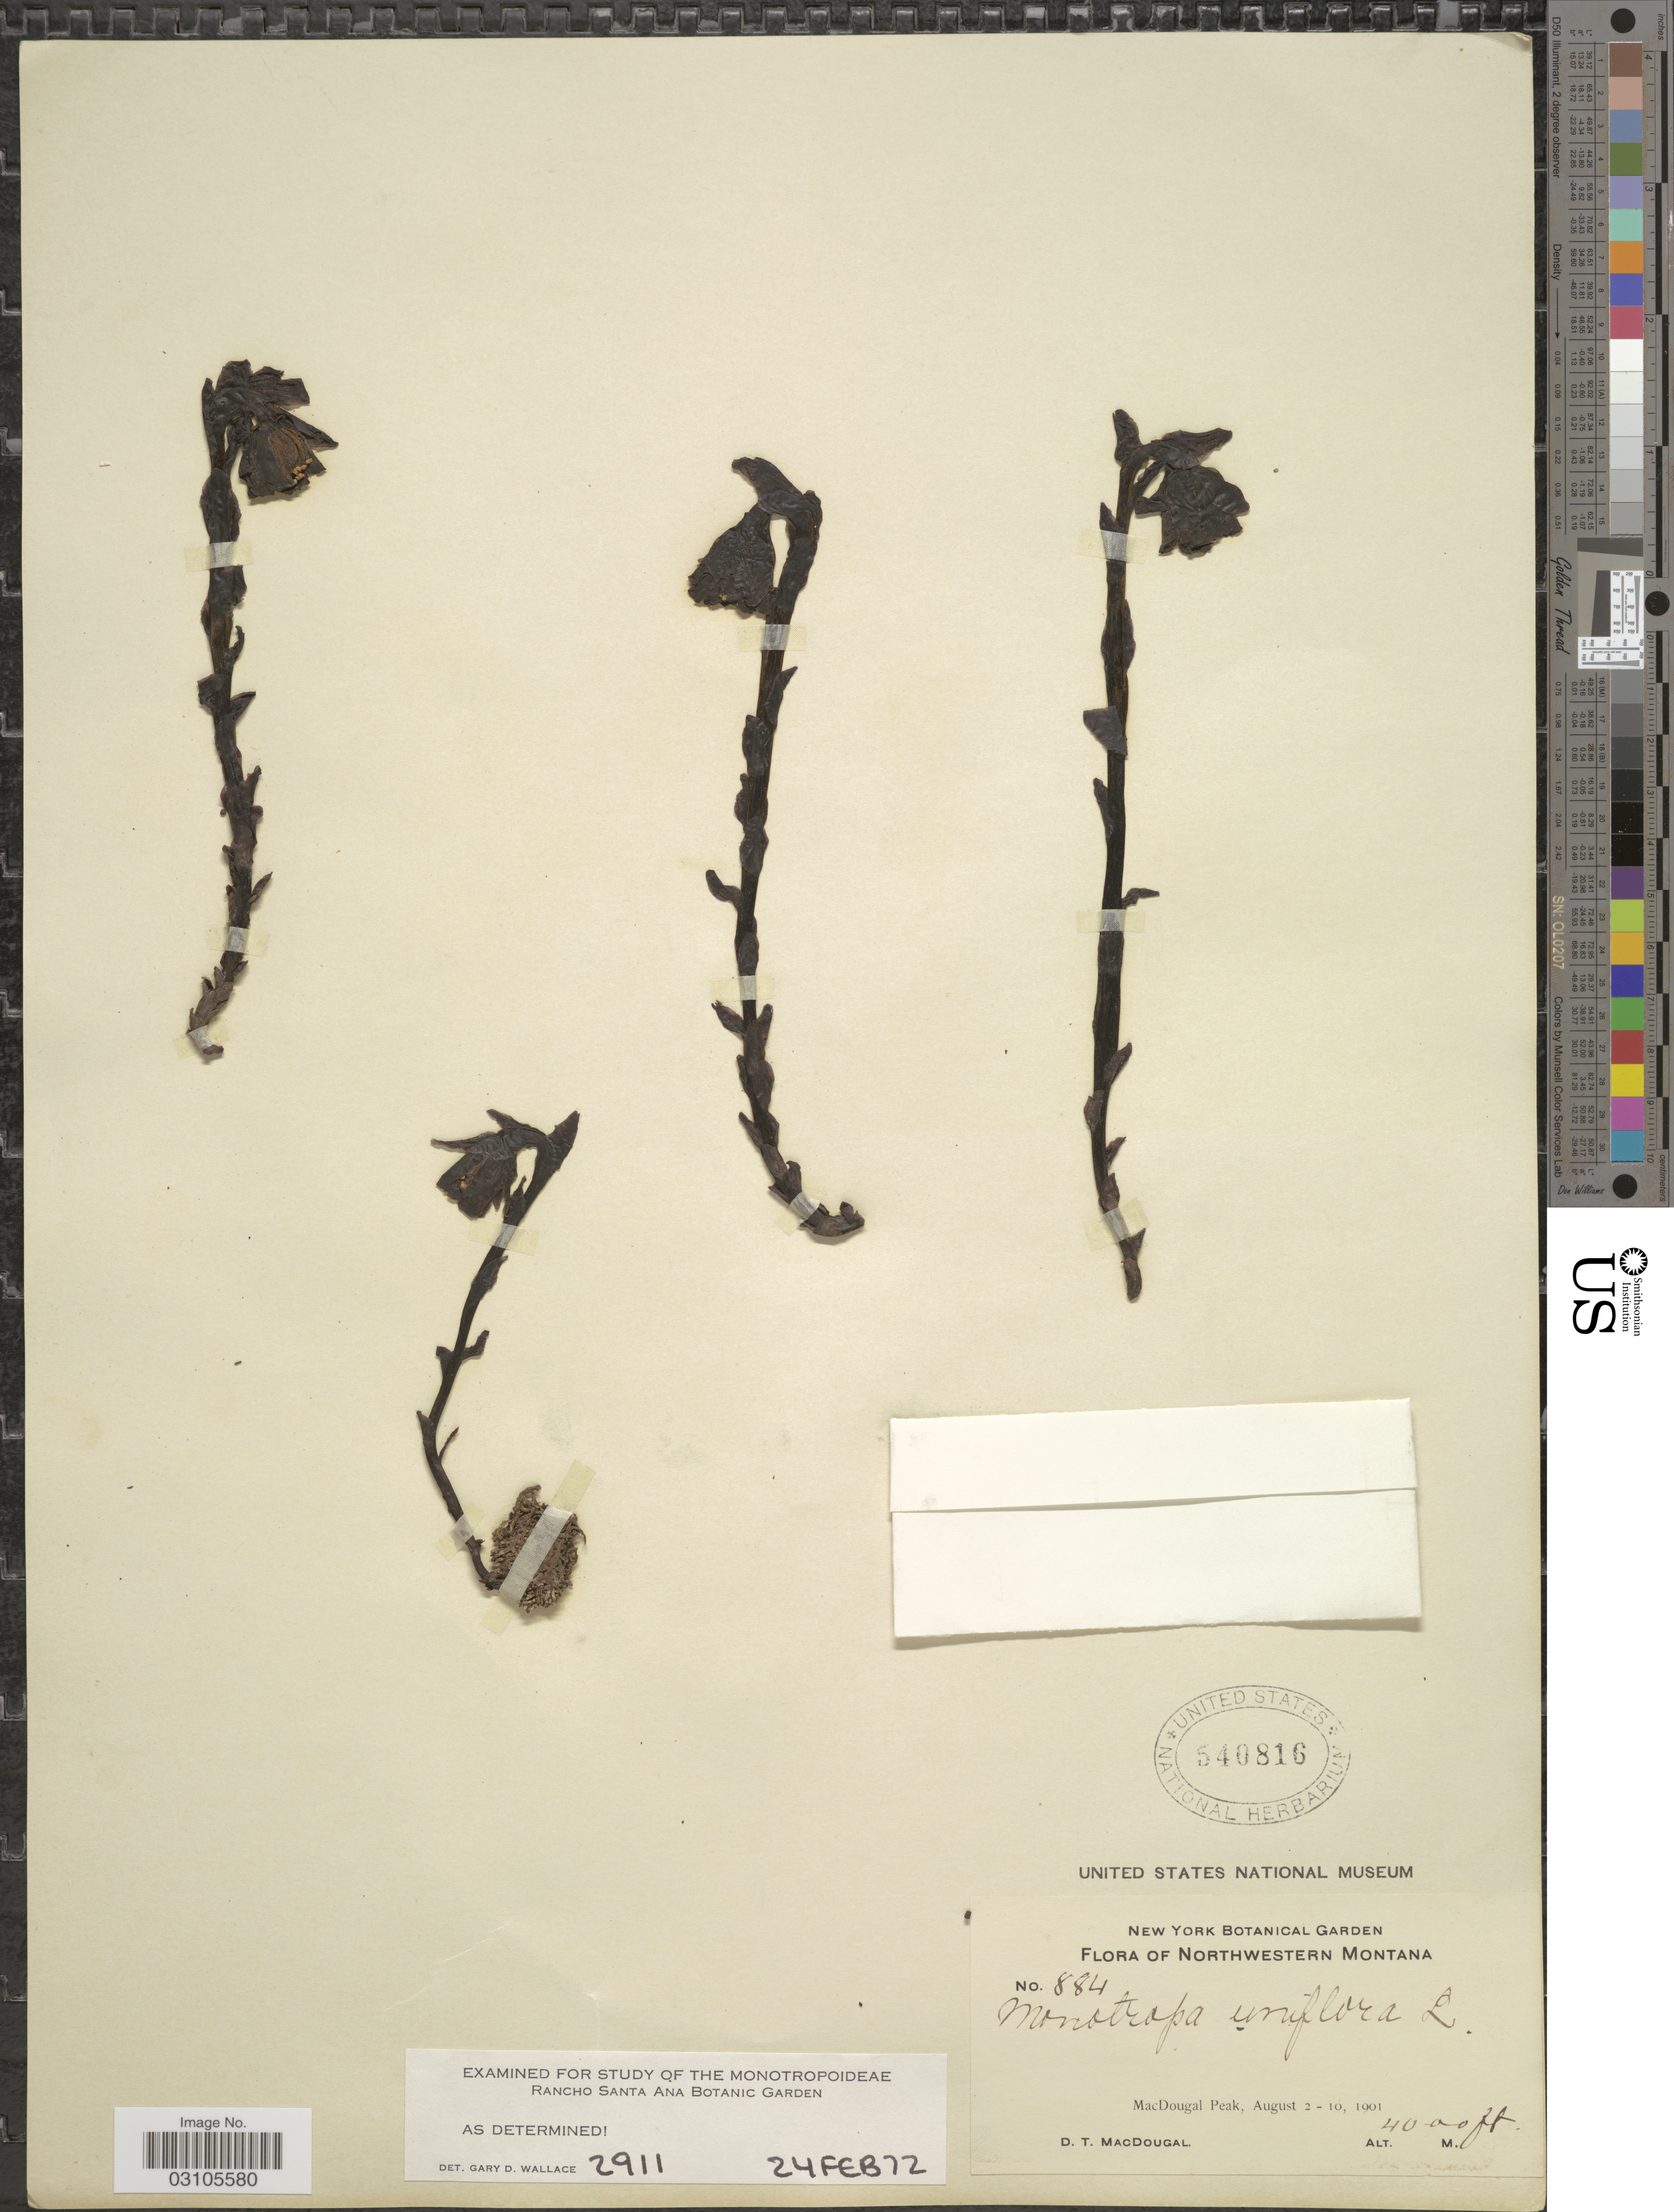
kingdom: Plantae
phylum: Tracheophyta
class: Magnoliopsida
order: Ericales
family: Ericaceae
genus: Monotropa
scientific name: Monotropa uniflora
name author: L.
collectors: D. T. MacDougal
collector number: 884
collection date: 1901-08-02/1901-08-10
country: United States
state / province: Montana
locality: Northwestern Montana. MacDougal Peak.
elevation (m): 1219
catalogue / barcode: US 540816